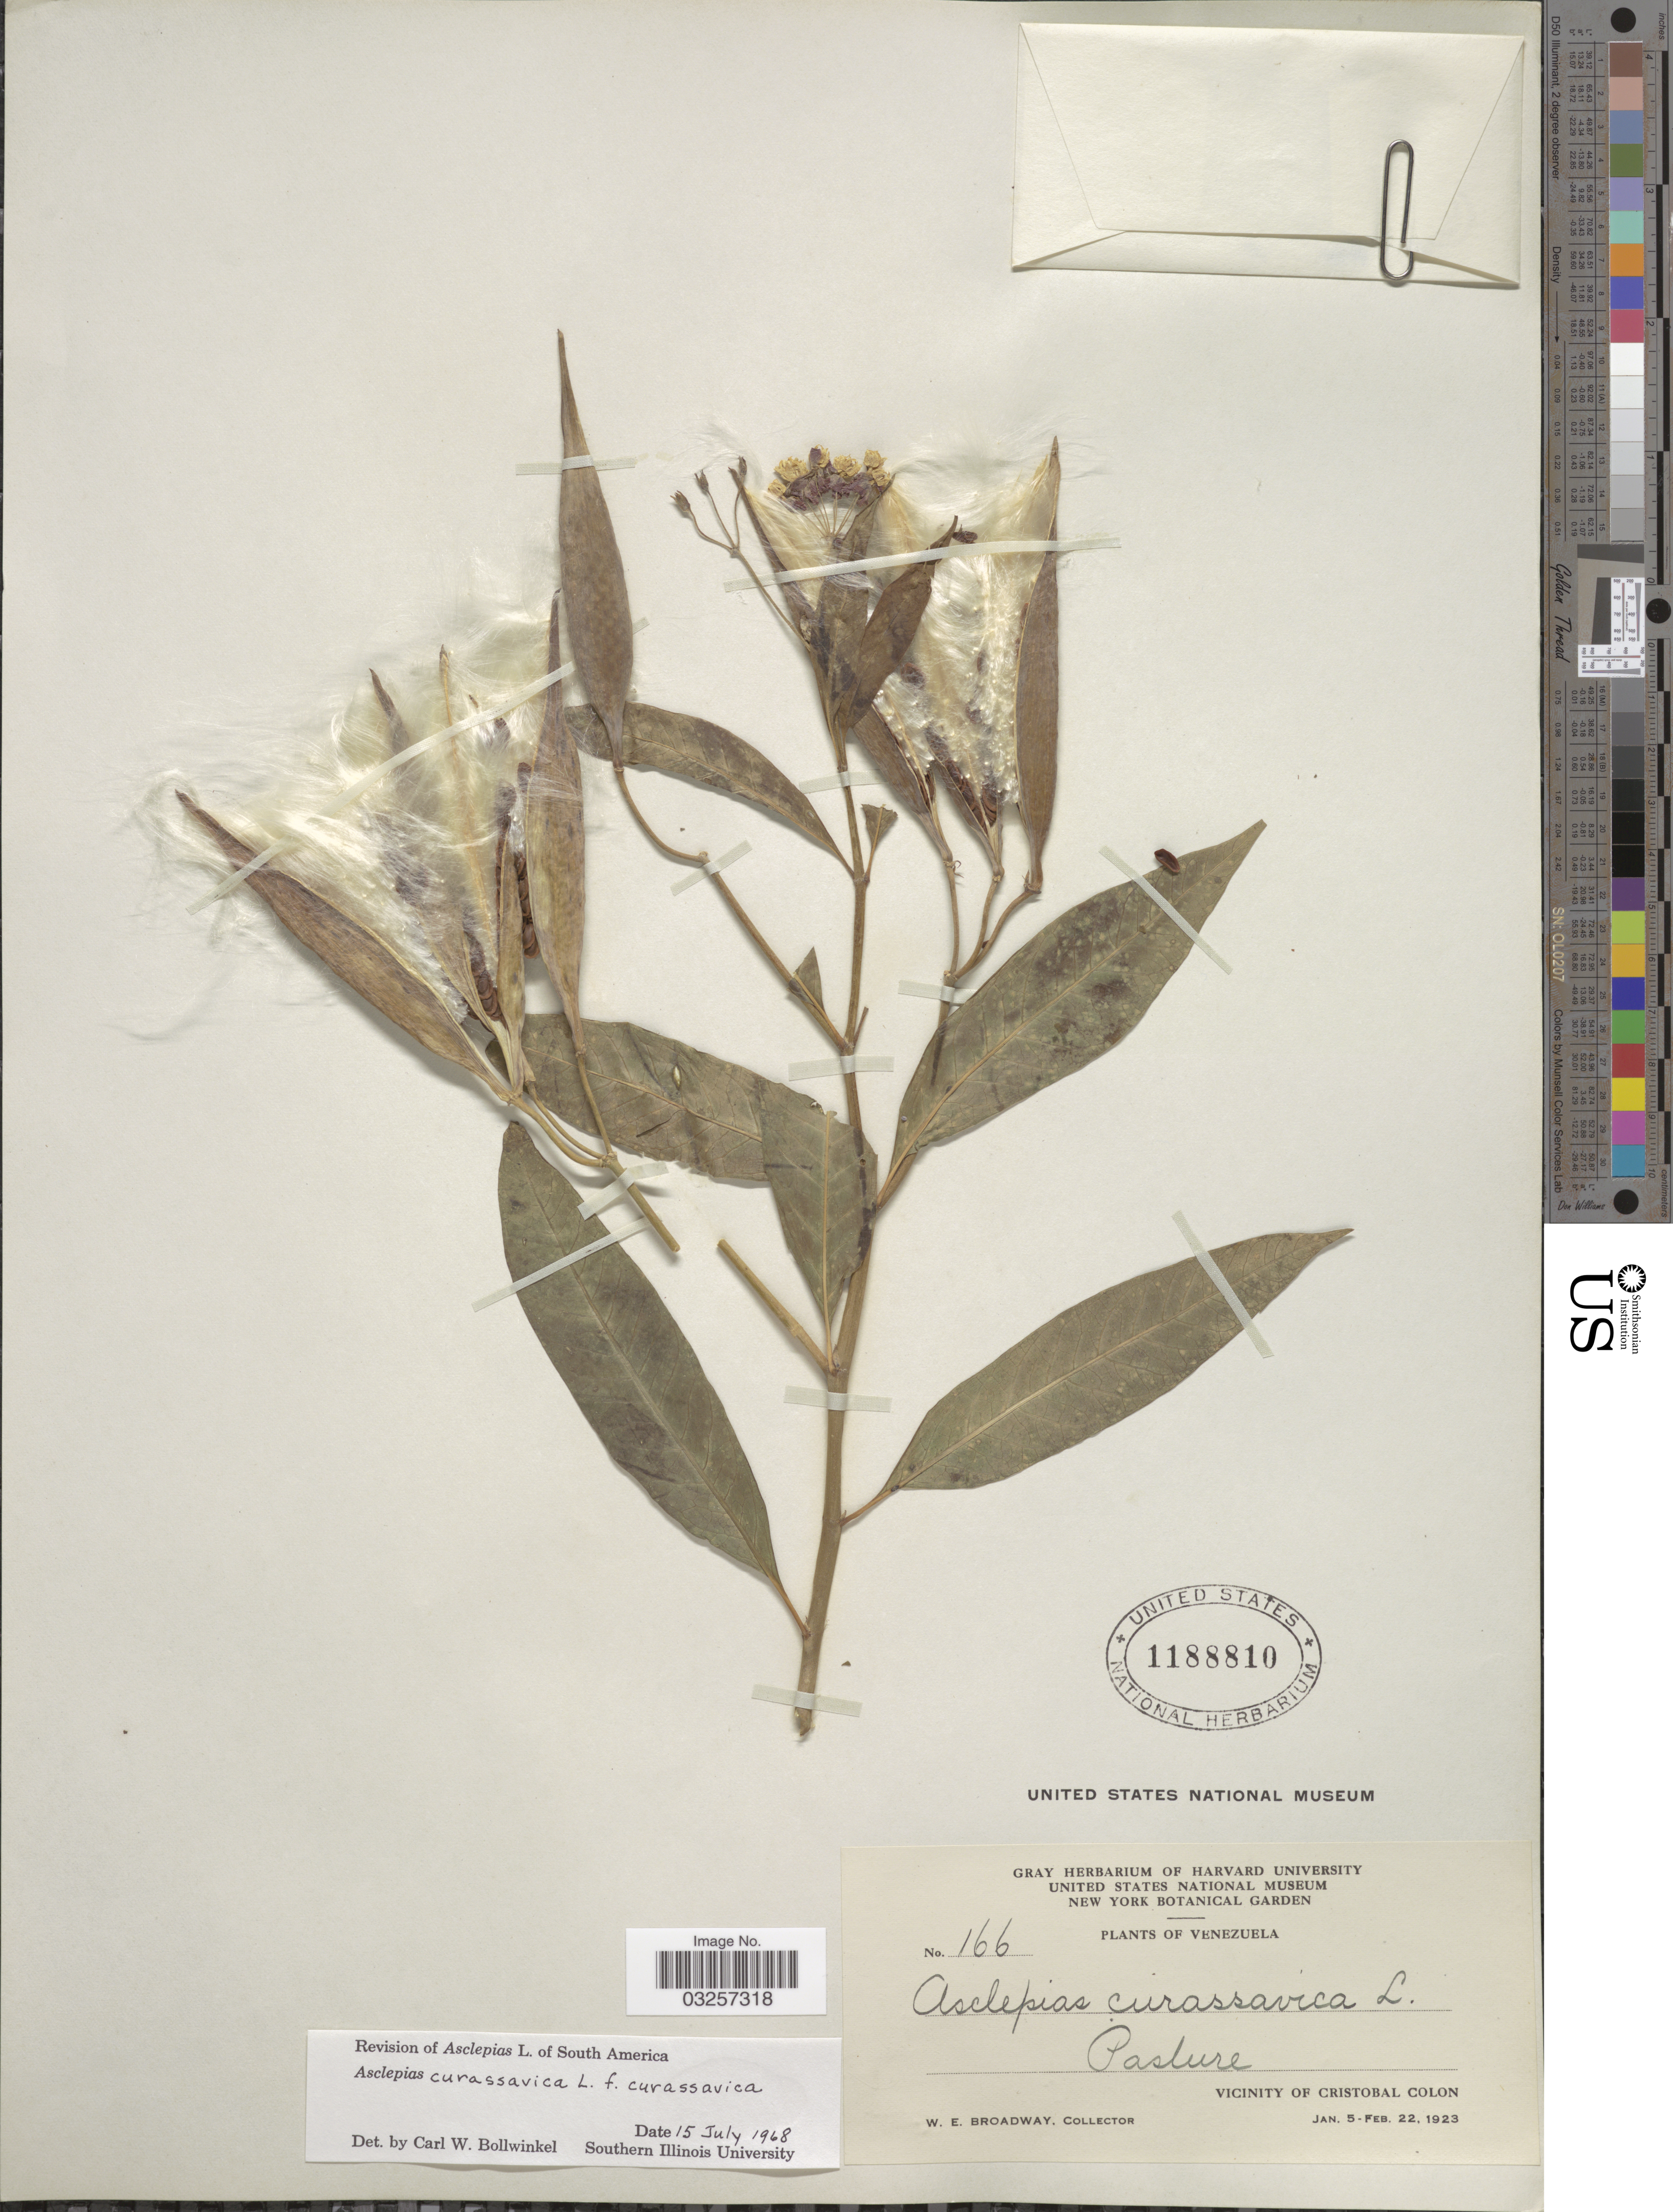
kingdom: Plantae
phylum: Tracheophyta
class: Magnoliopsida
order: Gentianales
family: Apocynaceae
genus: Asclepias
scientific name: Asclepias curassavica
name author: L.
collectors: W. E. Broadway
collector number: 166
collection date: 1923-01-05/1923-02-22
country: Venezuela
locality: Vicinity of Cristobal Colon.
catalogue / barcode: US 1188810